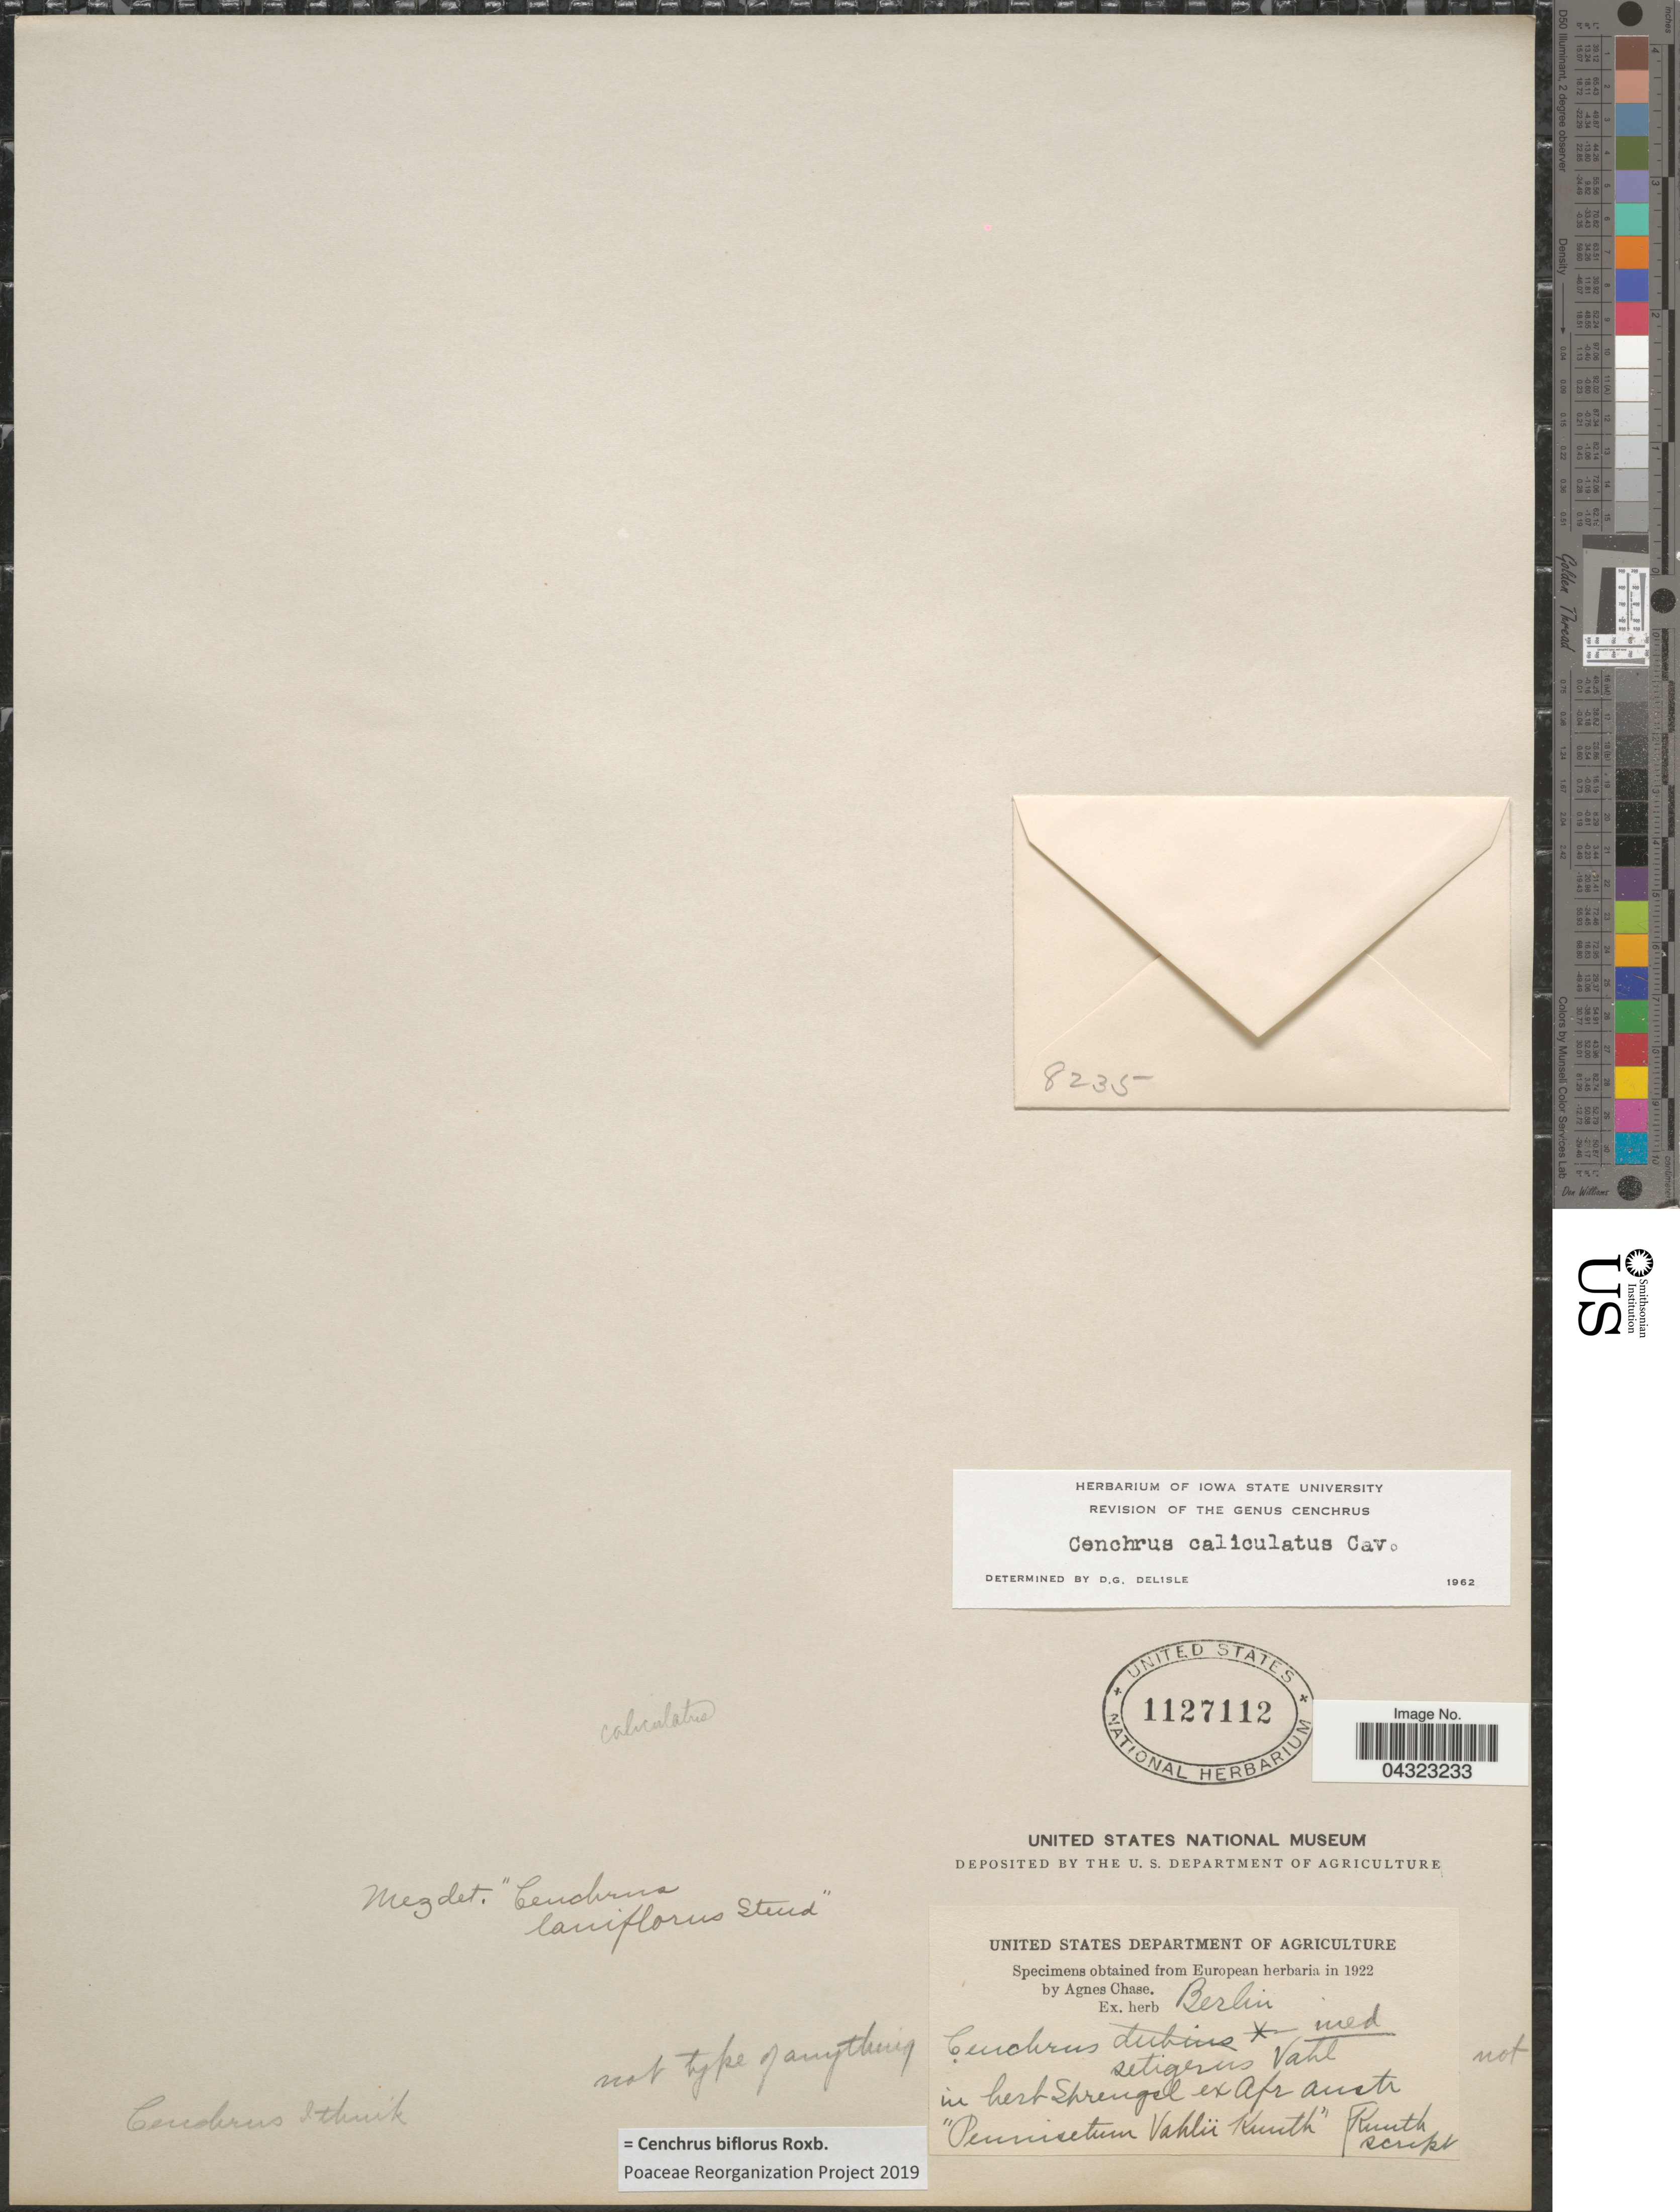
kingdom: Plantae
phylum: Tracheophyta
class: Liliopsida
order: Poales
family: Poaceae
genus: Cenchrus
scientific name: Cenchrus biflorus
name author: Roxb.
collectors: ex herb. Berlin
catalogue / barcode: US 1127112